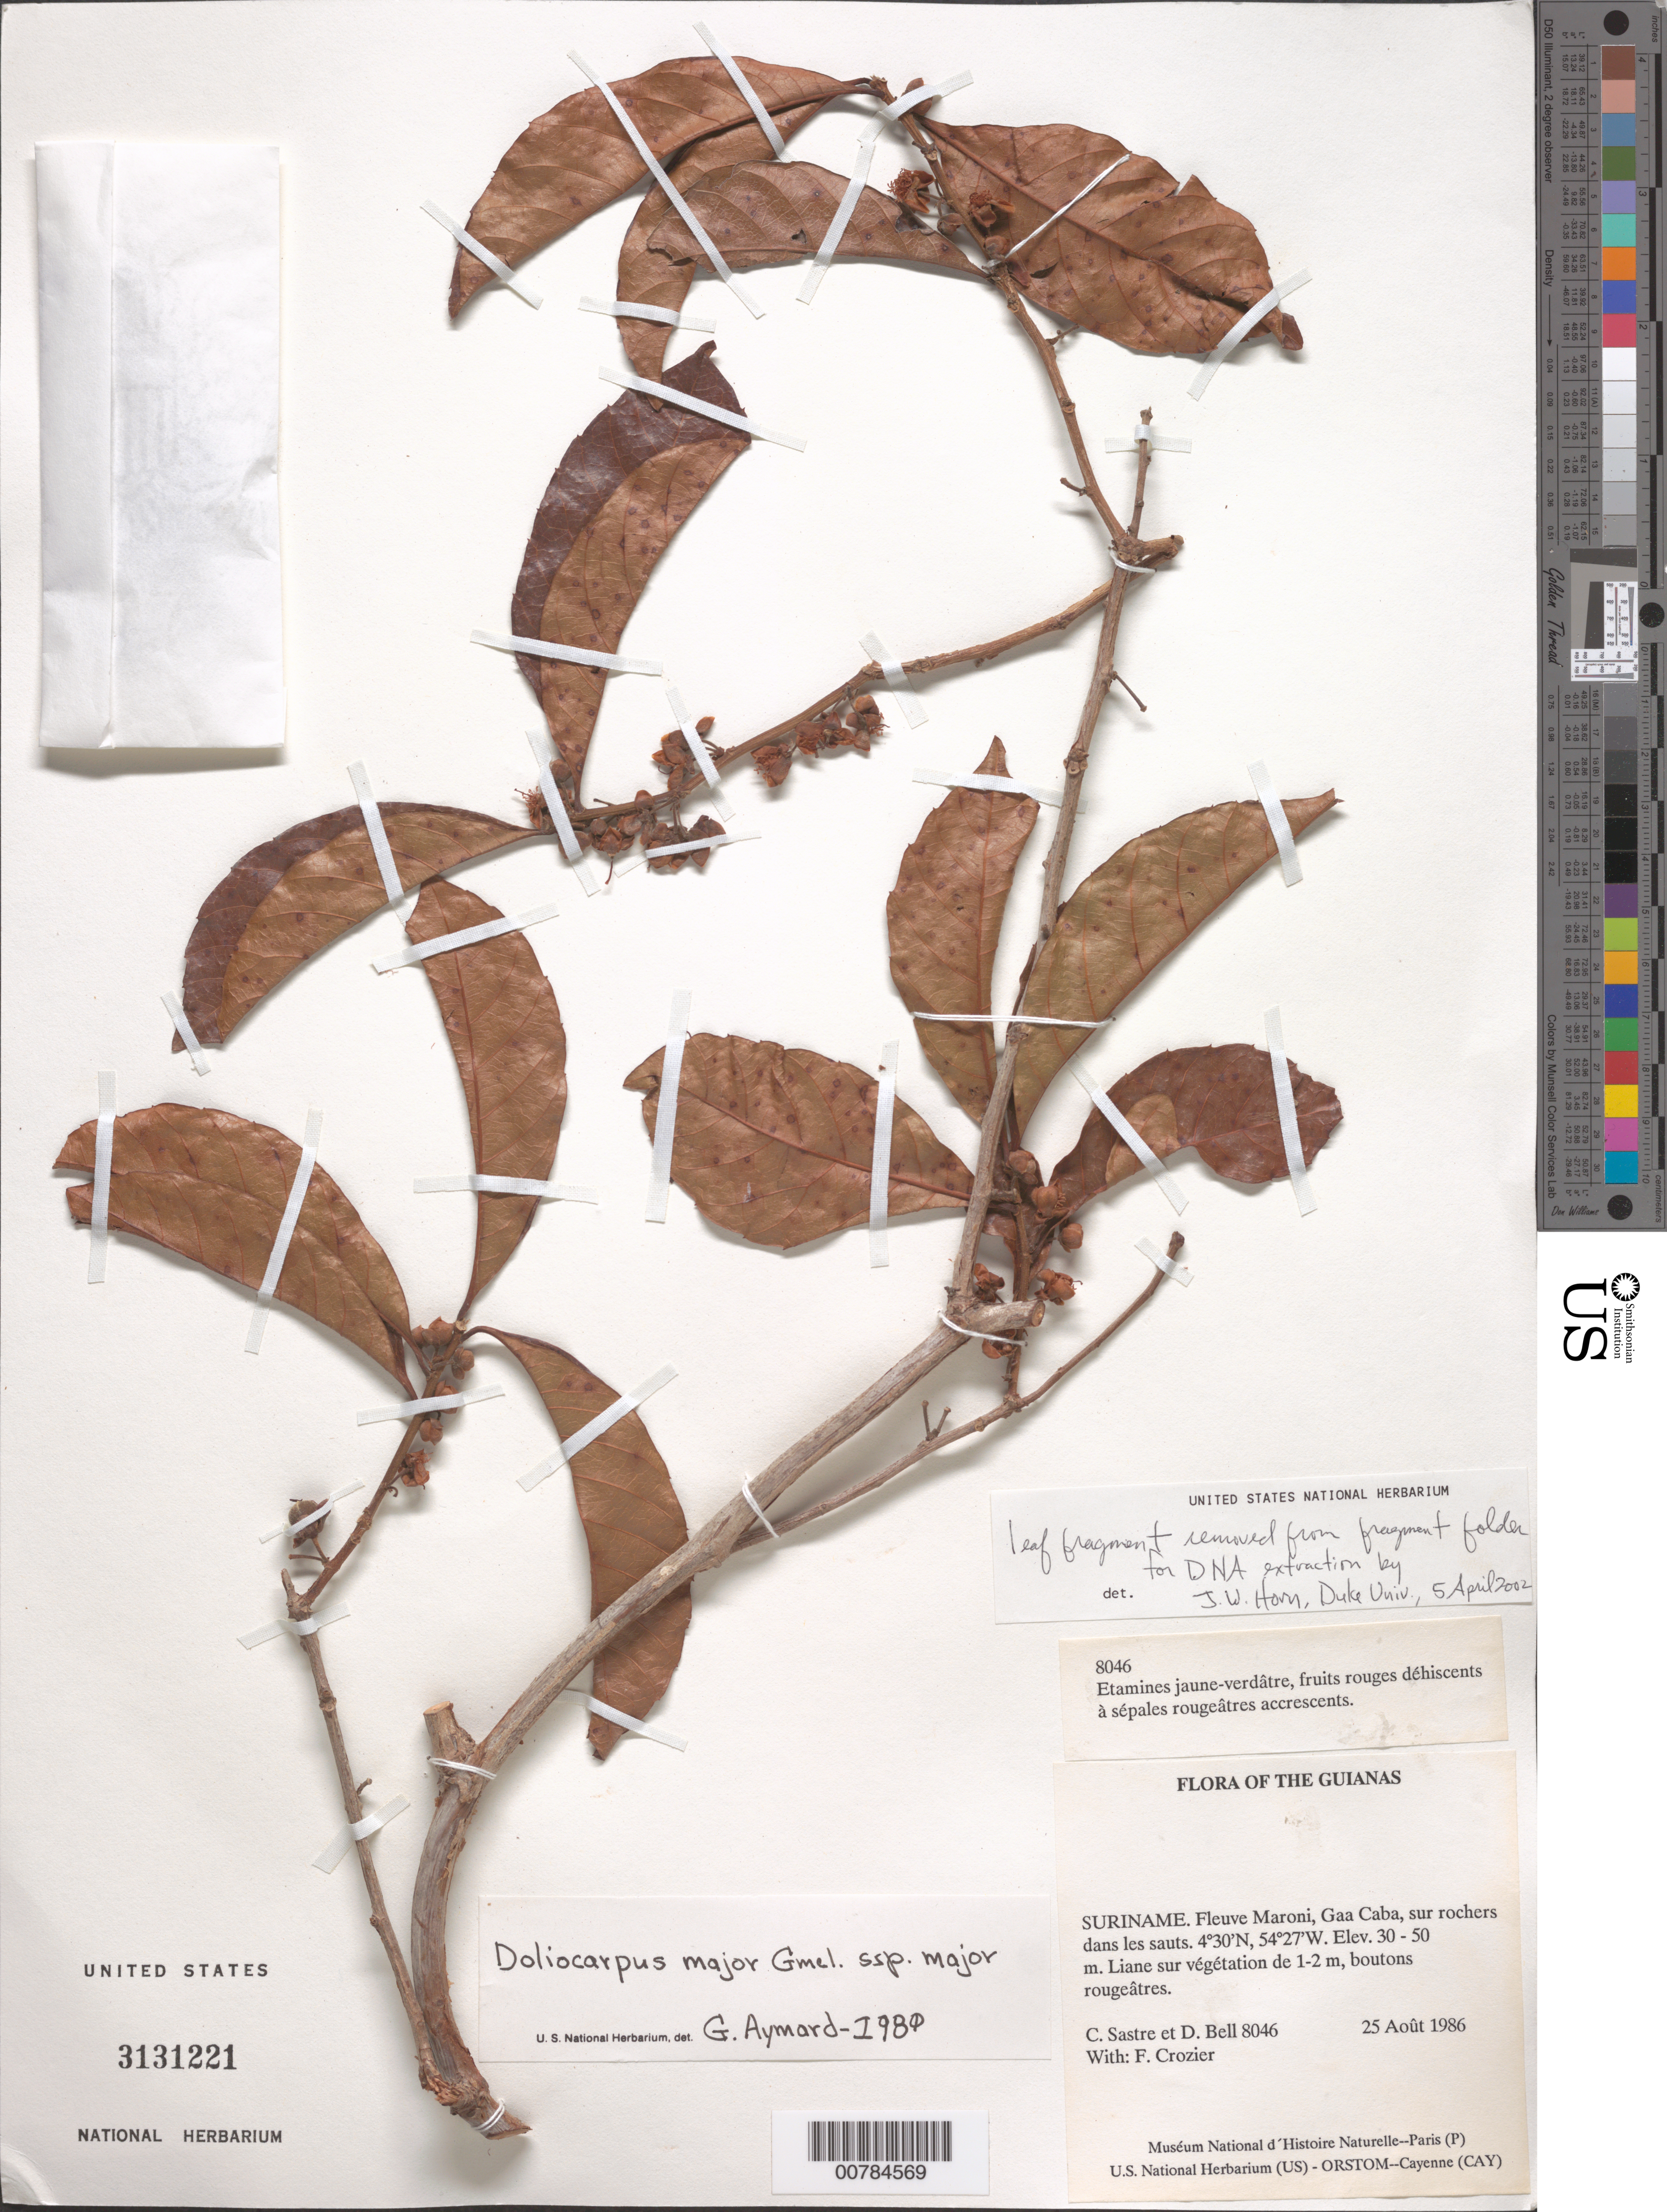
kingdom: Plantae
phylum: Tracheophyta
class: Magnoliopsida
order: Dilleniales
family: Dilleniaceae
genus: Doliocarpus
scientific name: Doliocarpus major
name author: J.F. Gmel.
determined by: Aymard C., G. A., (PORT), Univ. Nac. Exp. de los Llanos Ezequiel Zamora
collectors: C. H. L. Sastre, D. A. Bell & F. Crozier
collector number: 8046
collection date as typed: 25 August 1986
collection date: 1986-08-25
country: Suriname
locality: Fleuve Maroni, Gaa Caba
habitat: sur rochers dans les sauts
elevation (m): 30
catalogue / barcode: US 3131221